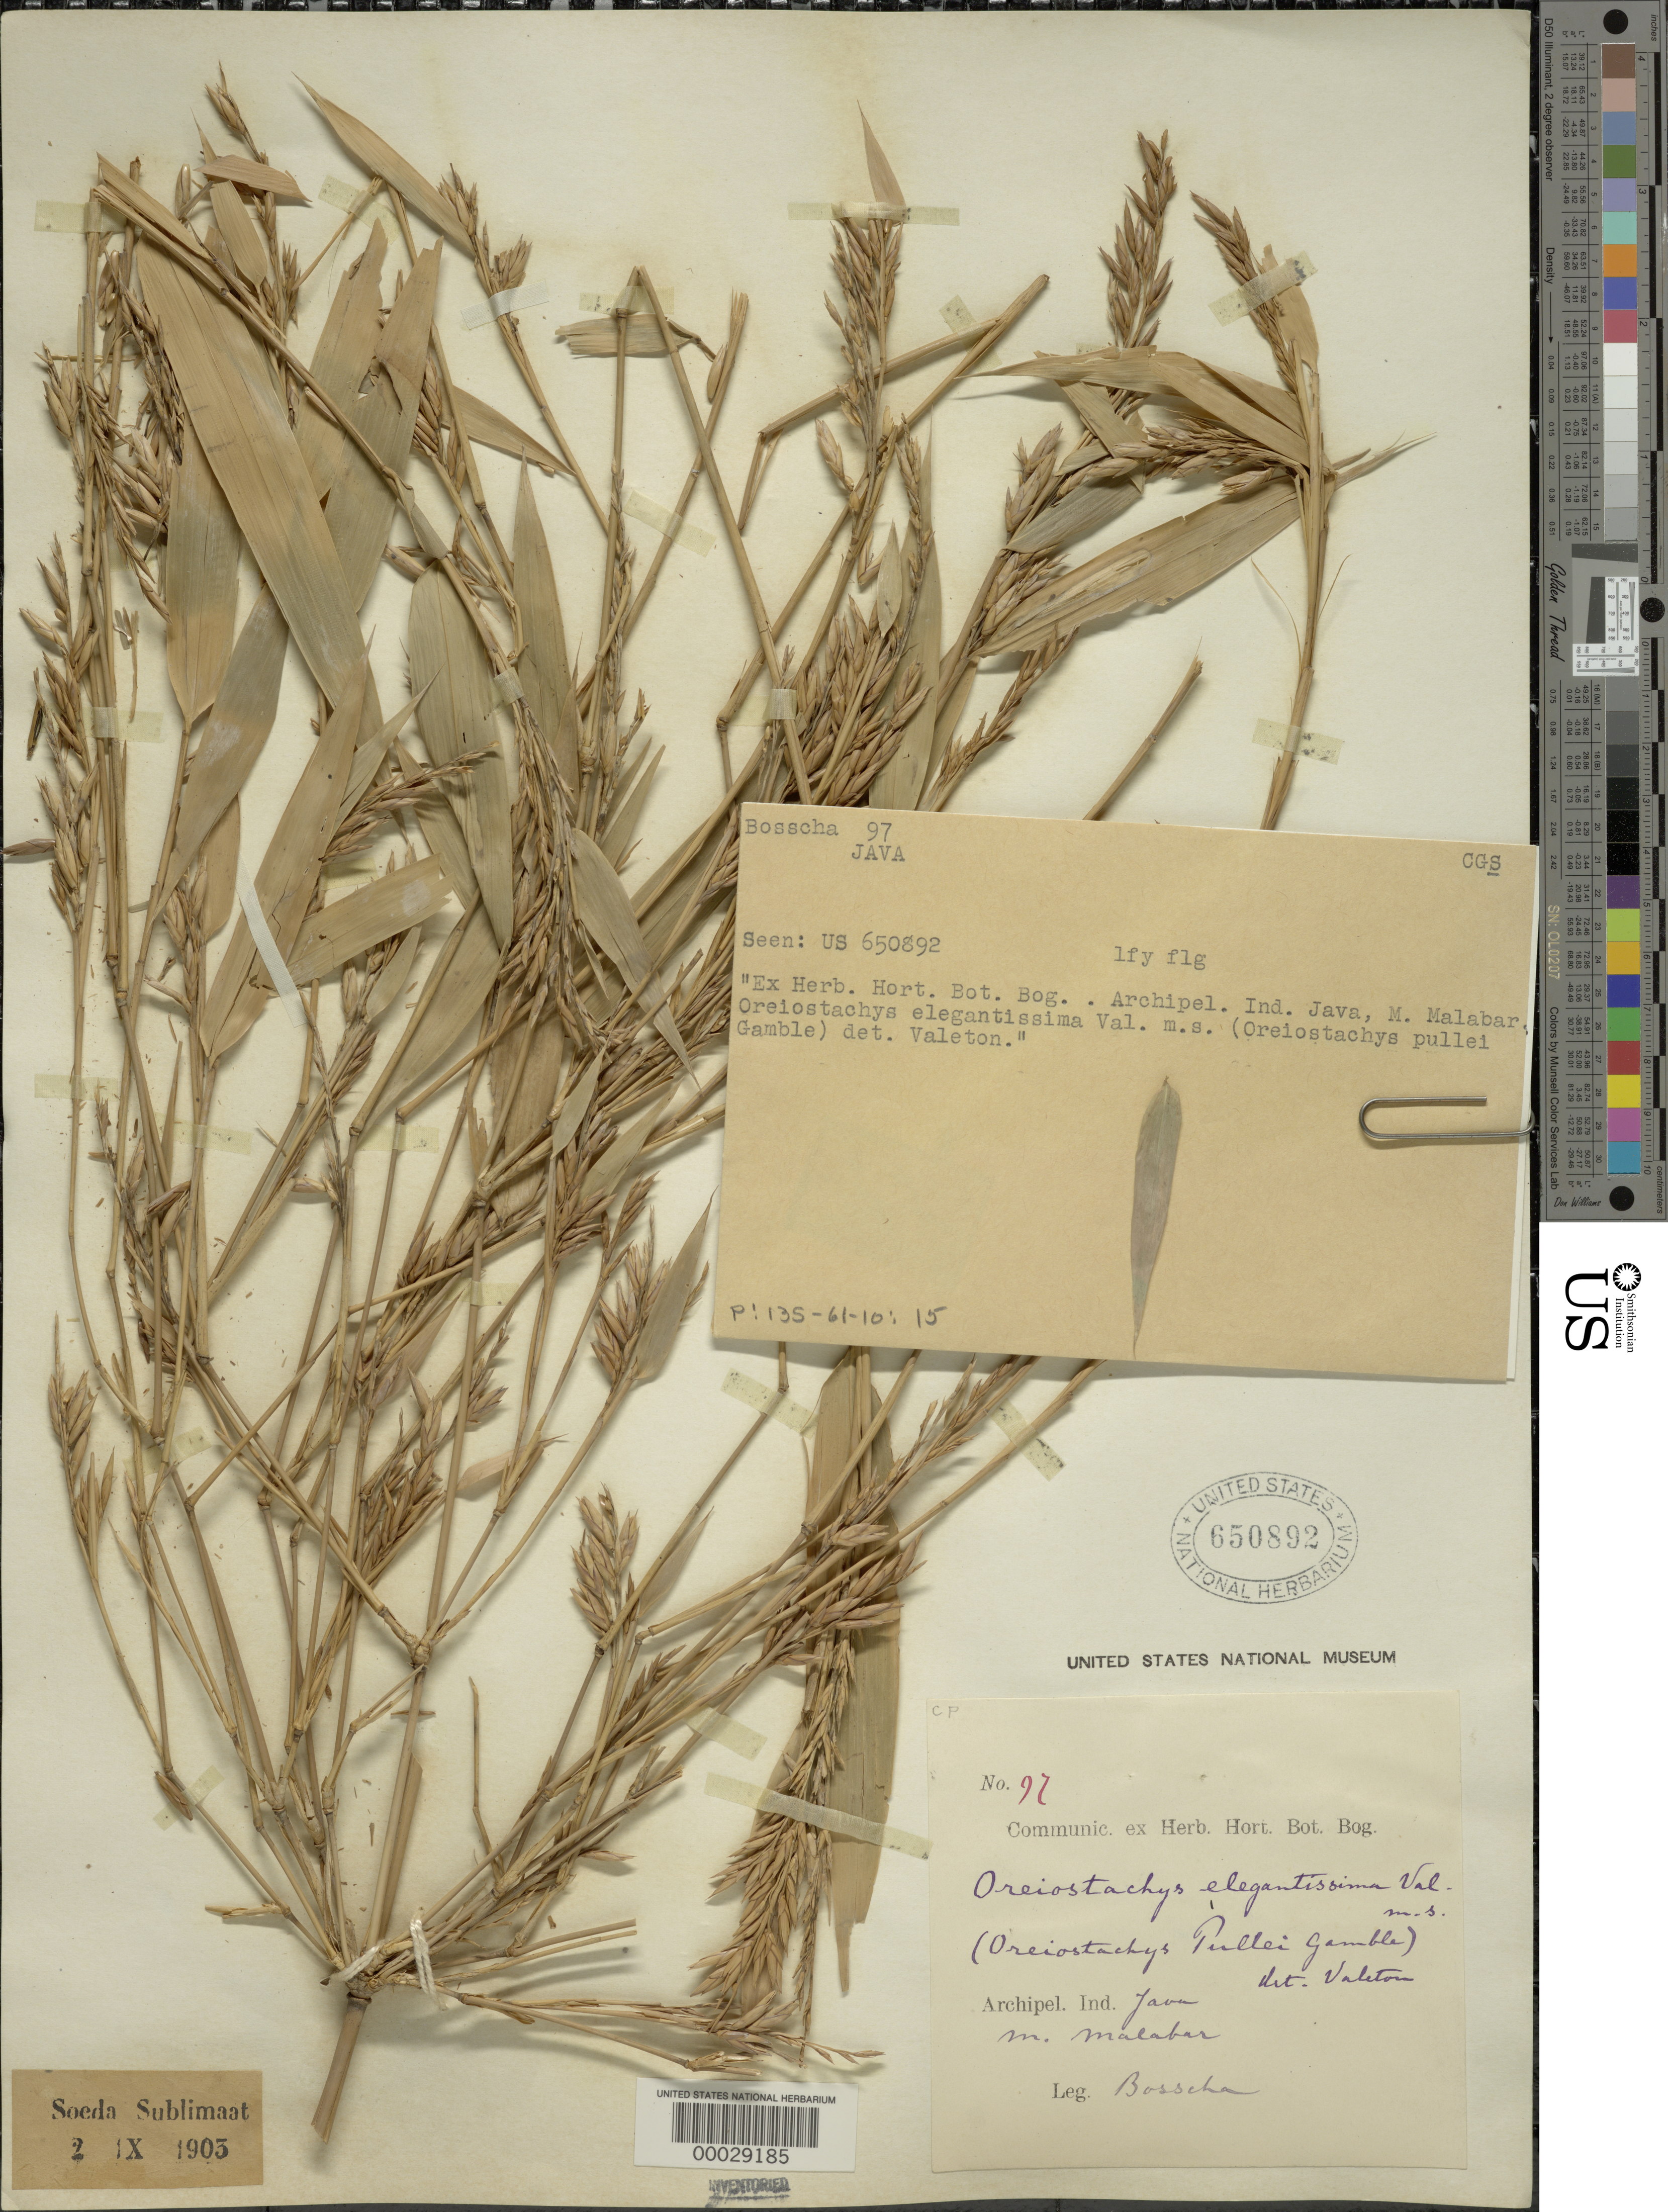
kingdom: Plantae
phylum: Tracheophyta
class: Liliopsida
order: Poales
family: Poaceae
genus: Nastus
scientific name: Nastus elegantissimus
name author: (Hassk.) Holttum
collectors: -. Bosscha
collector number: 97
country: Indonesia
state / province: Java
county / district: Jawa Barat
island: Java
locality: M. malabar, bandoeng, preanger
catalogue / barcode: US 650892